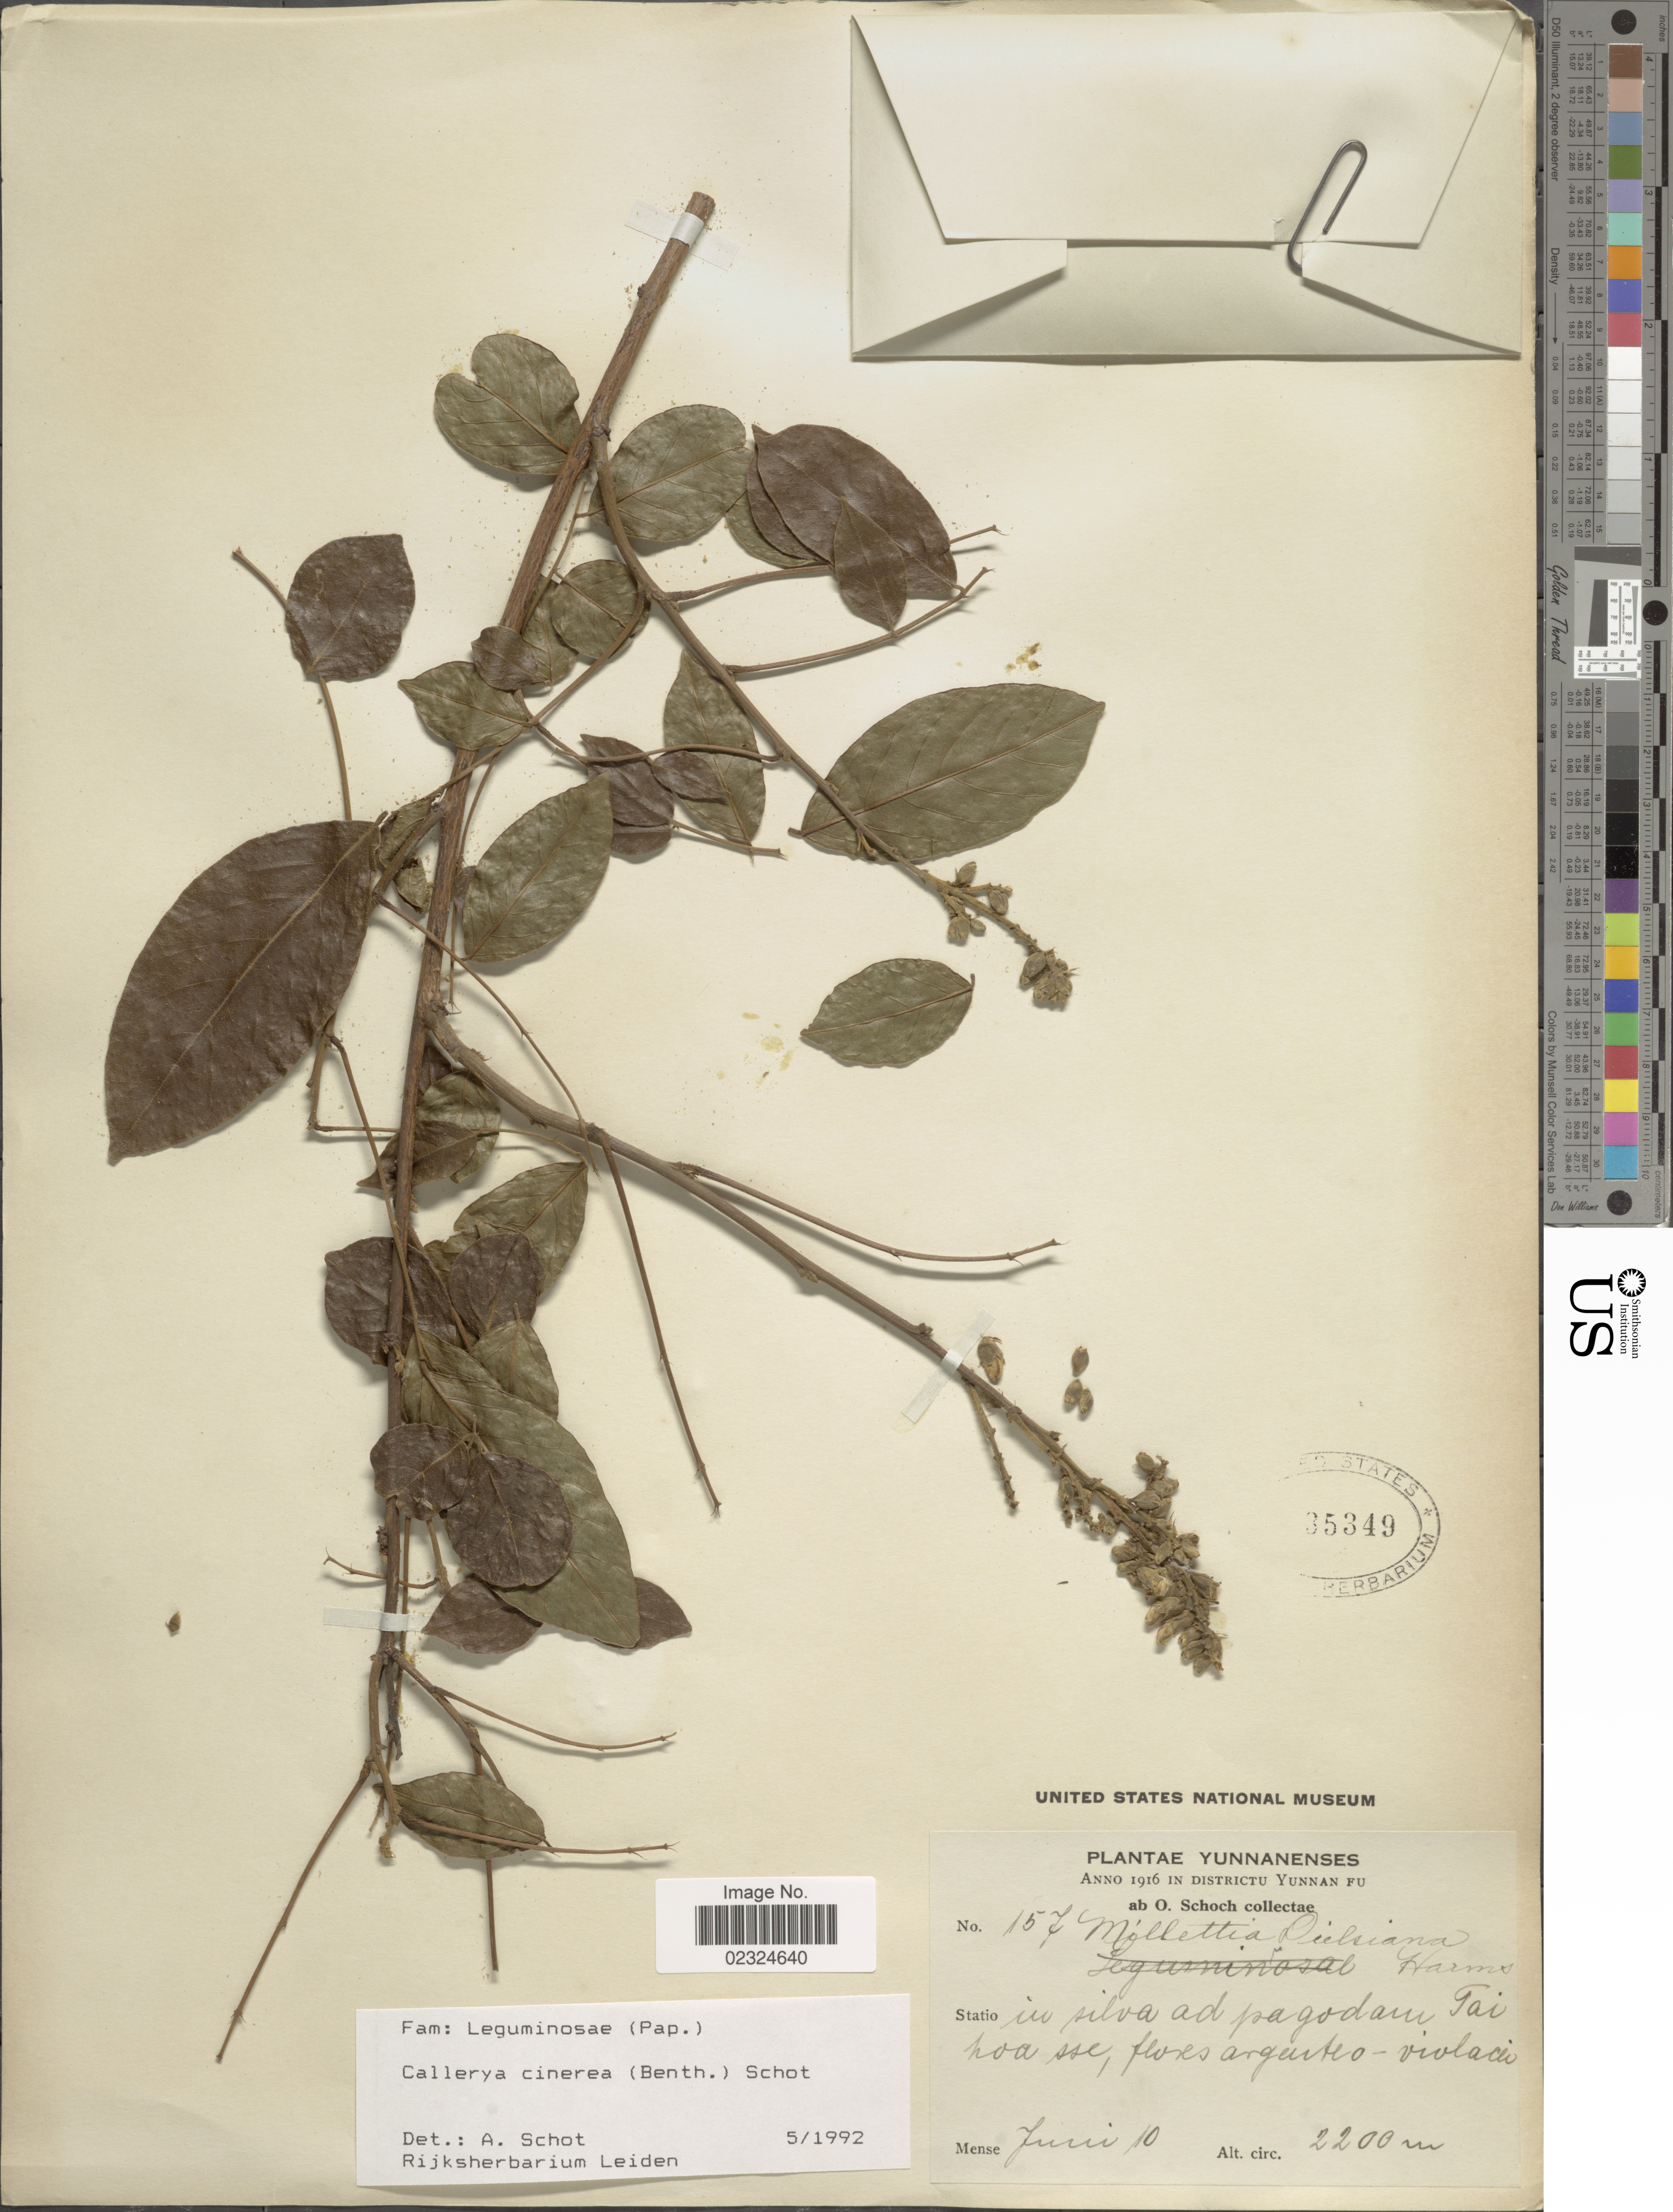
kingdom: Plantae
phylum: Tracheophyta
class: Magnoliopsida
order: Fabales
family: Fabaceae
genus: Callerya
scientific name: Callerya cinerea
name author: (Benth.) Schot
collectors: O. Schoch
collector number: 157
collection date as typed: Transcribed d/m/y: /6/10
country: China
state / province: Yunnan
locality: Ad pagodam Tai hoa sse [interpreted]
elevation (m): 2200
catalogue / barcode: US 35349